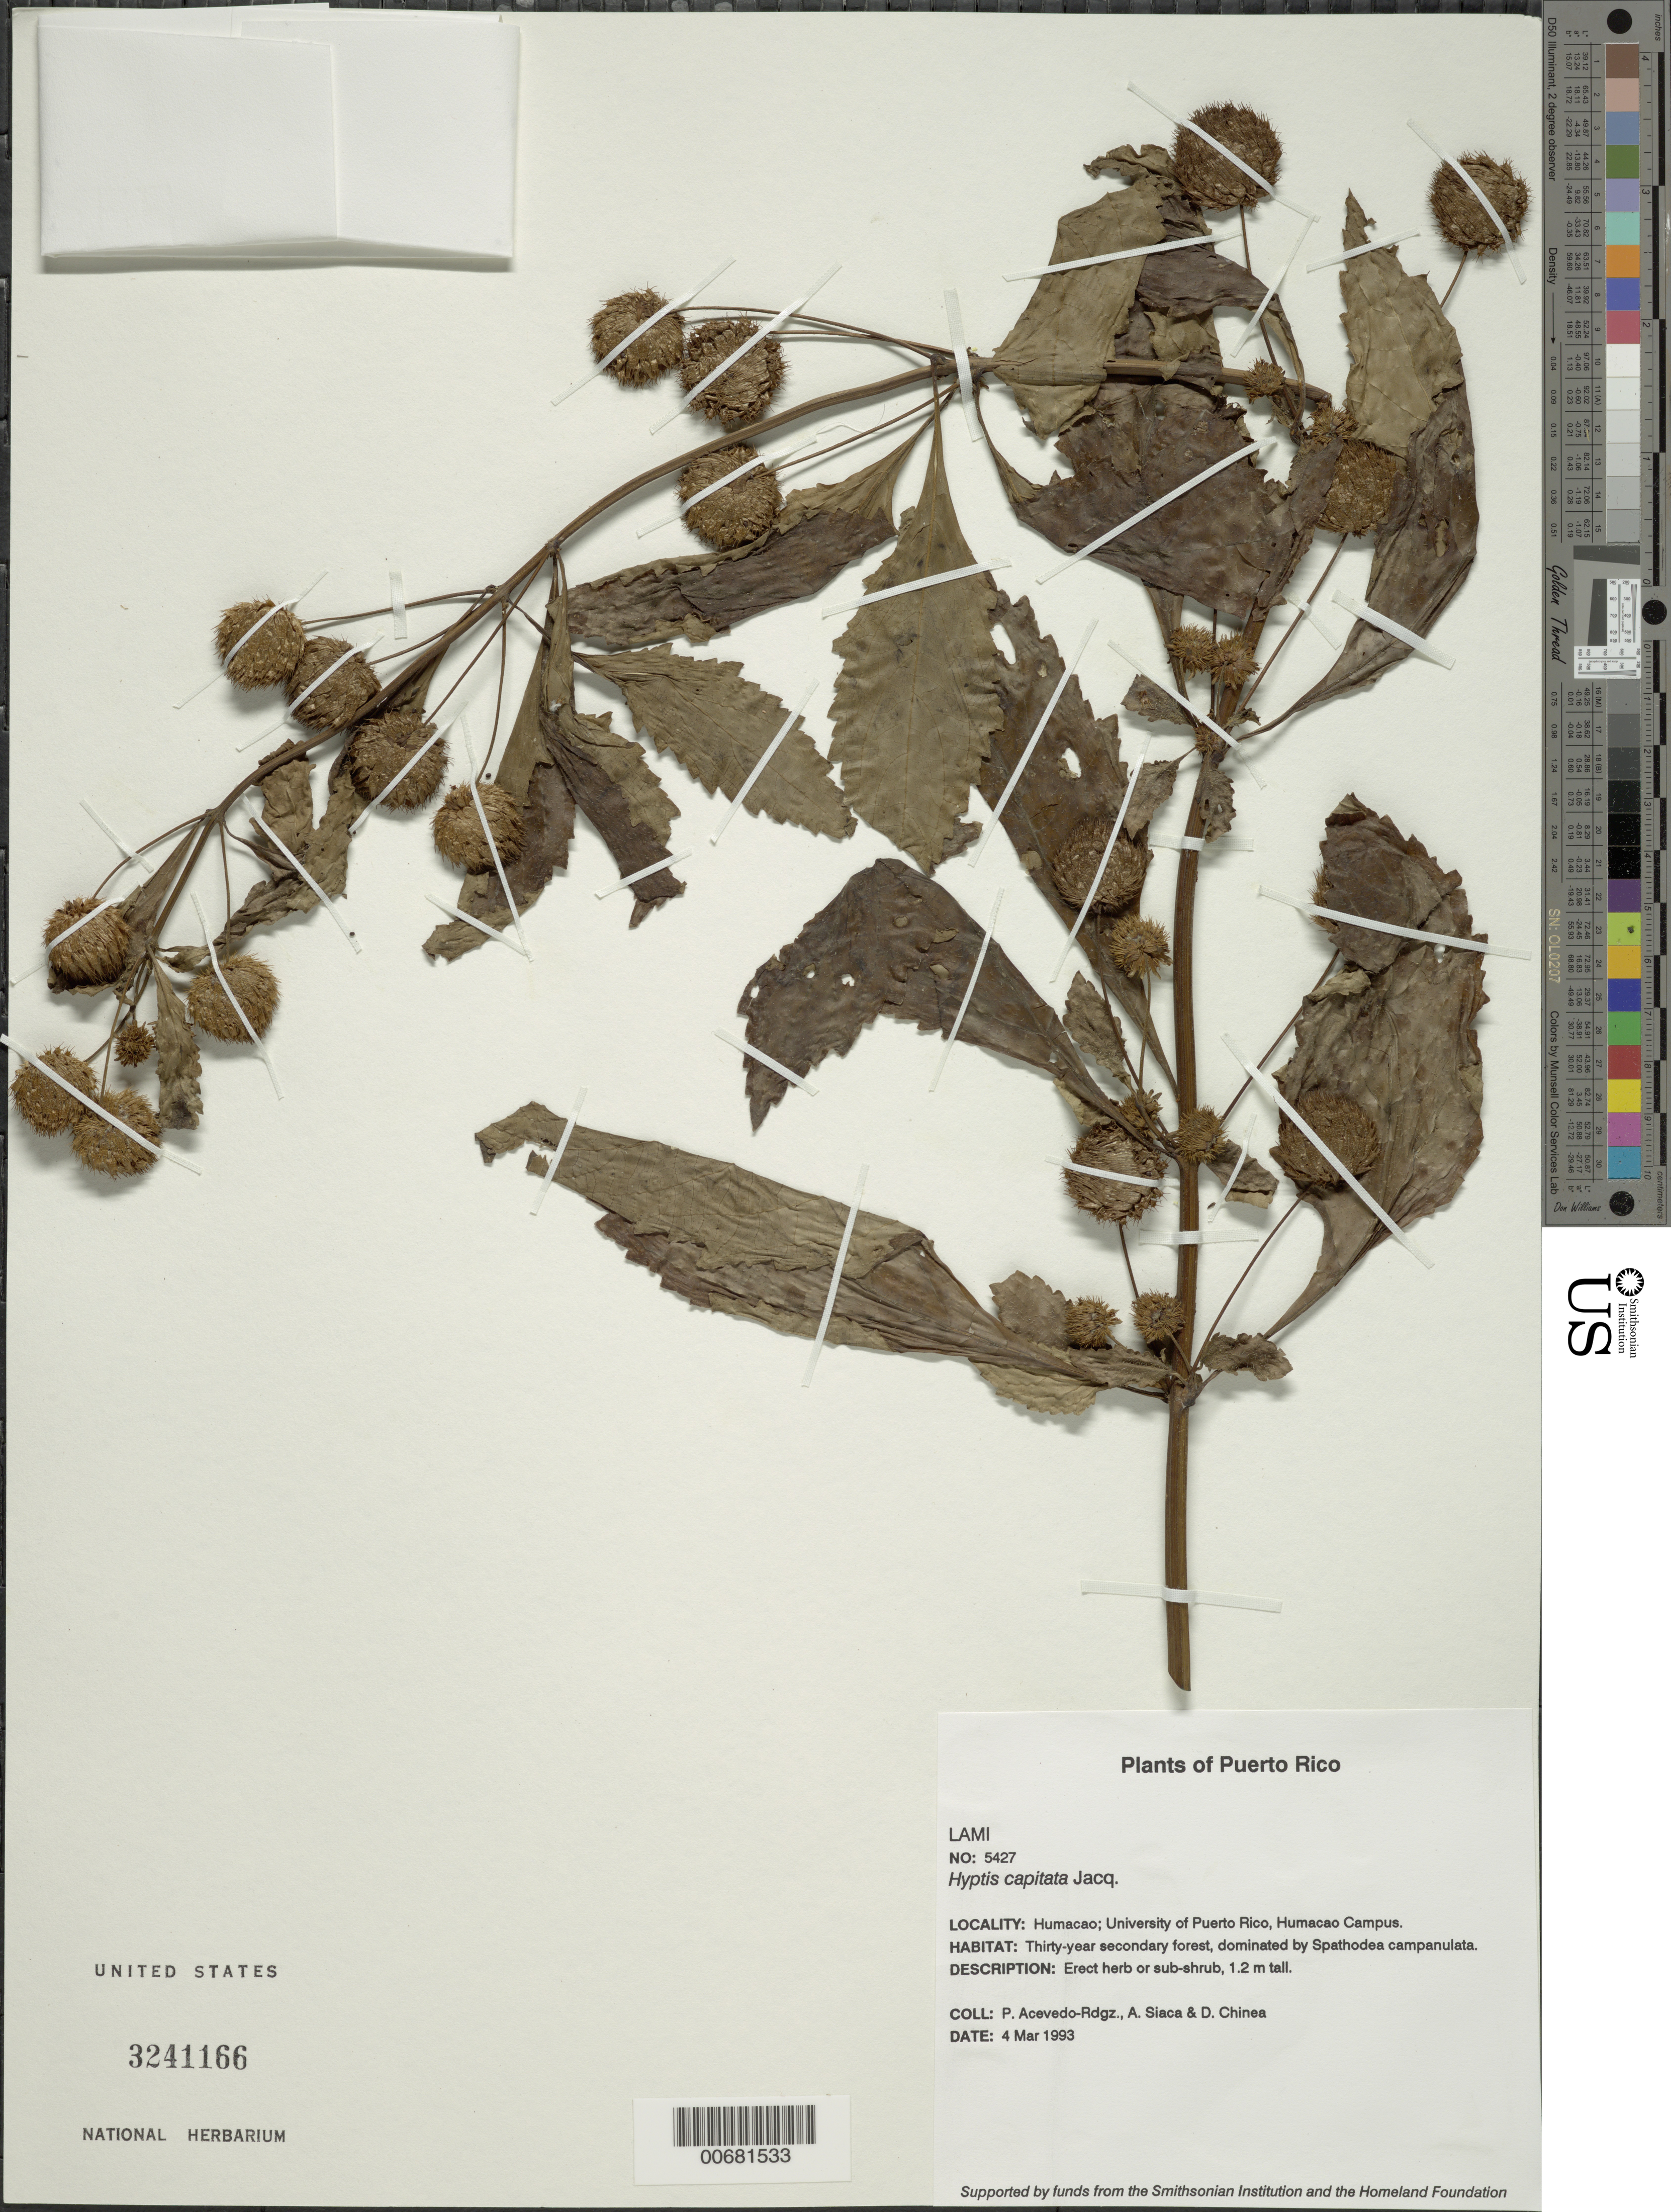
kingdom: Plantae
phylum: Tracheophyta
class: Magnoliopsida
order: Lamiales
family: Lamiaceae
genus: Hyptis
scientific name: Hyptis capitata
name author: Jacq.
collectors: P. Acevedo-Rodr., A. Siaca & D. Chinea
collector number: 5427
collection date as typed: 04 Mar 1993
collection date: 1993-03-04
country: Puerto Rico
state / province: Humacao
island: Puerto Rico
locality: Humacao; University of Puerto Rico, Humacao Campus.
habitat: Thirty-year secondary forest, dominated by Spathodea campanulata.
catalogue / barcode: US 3241166